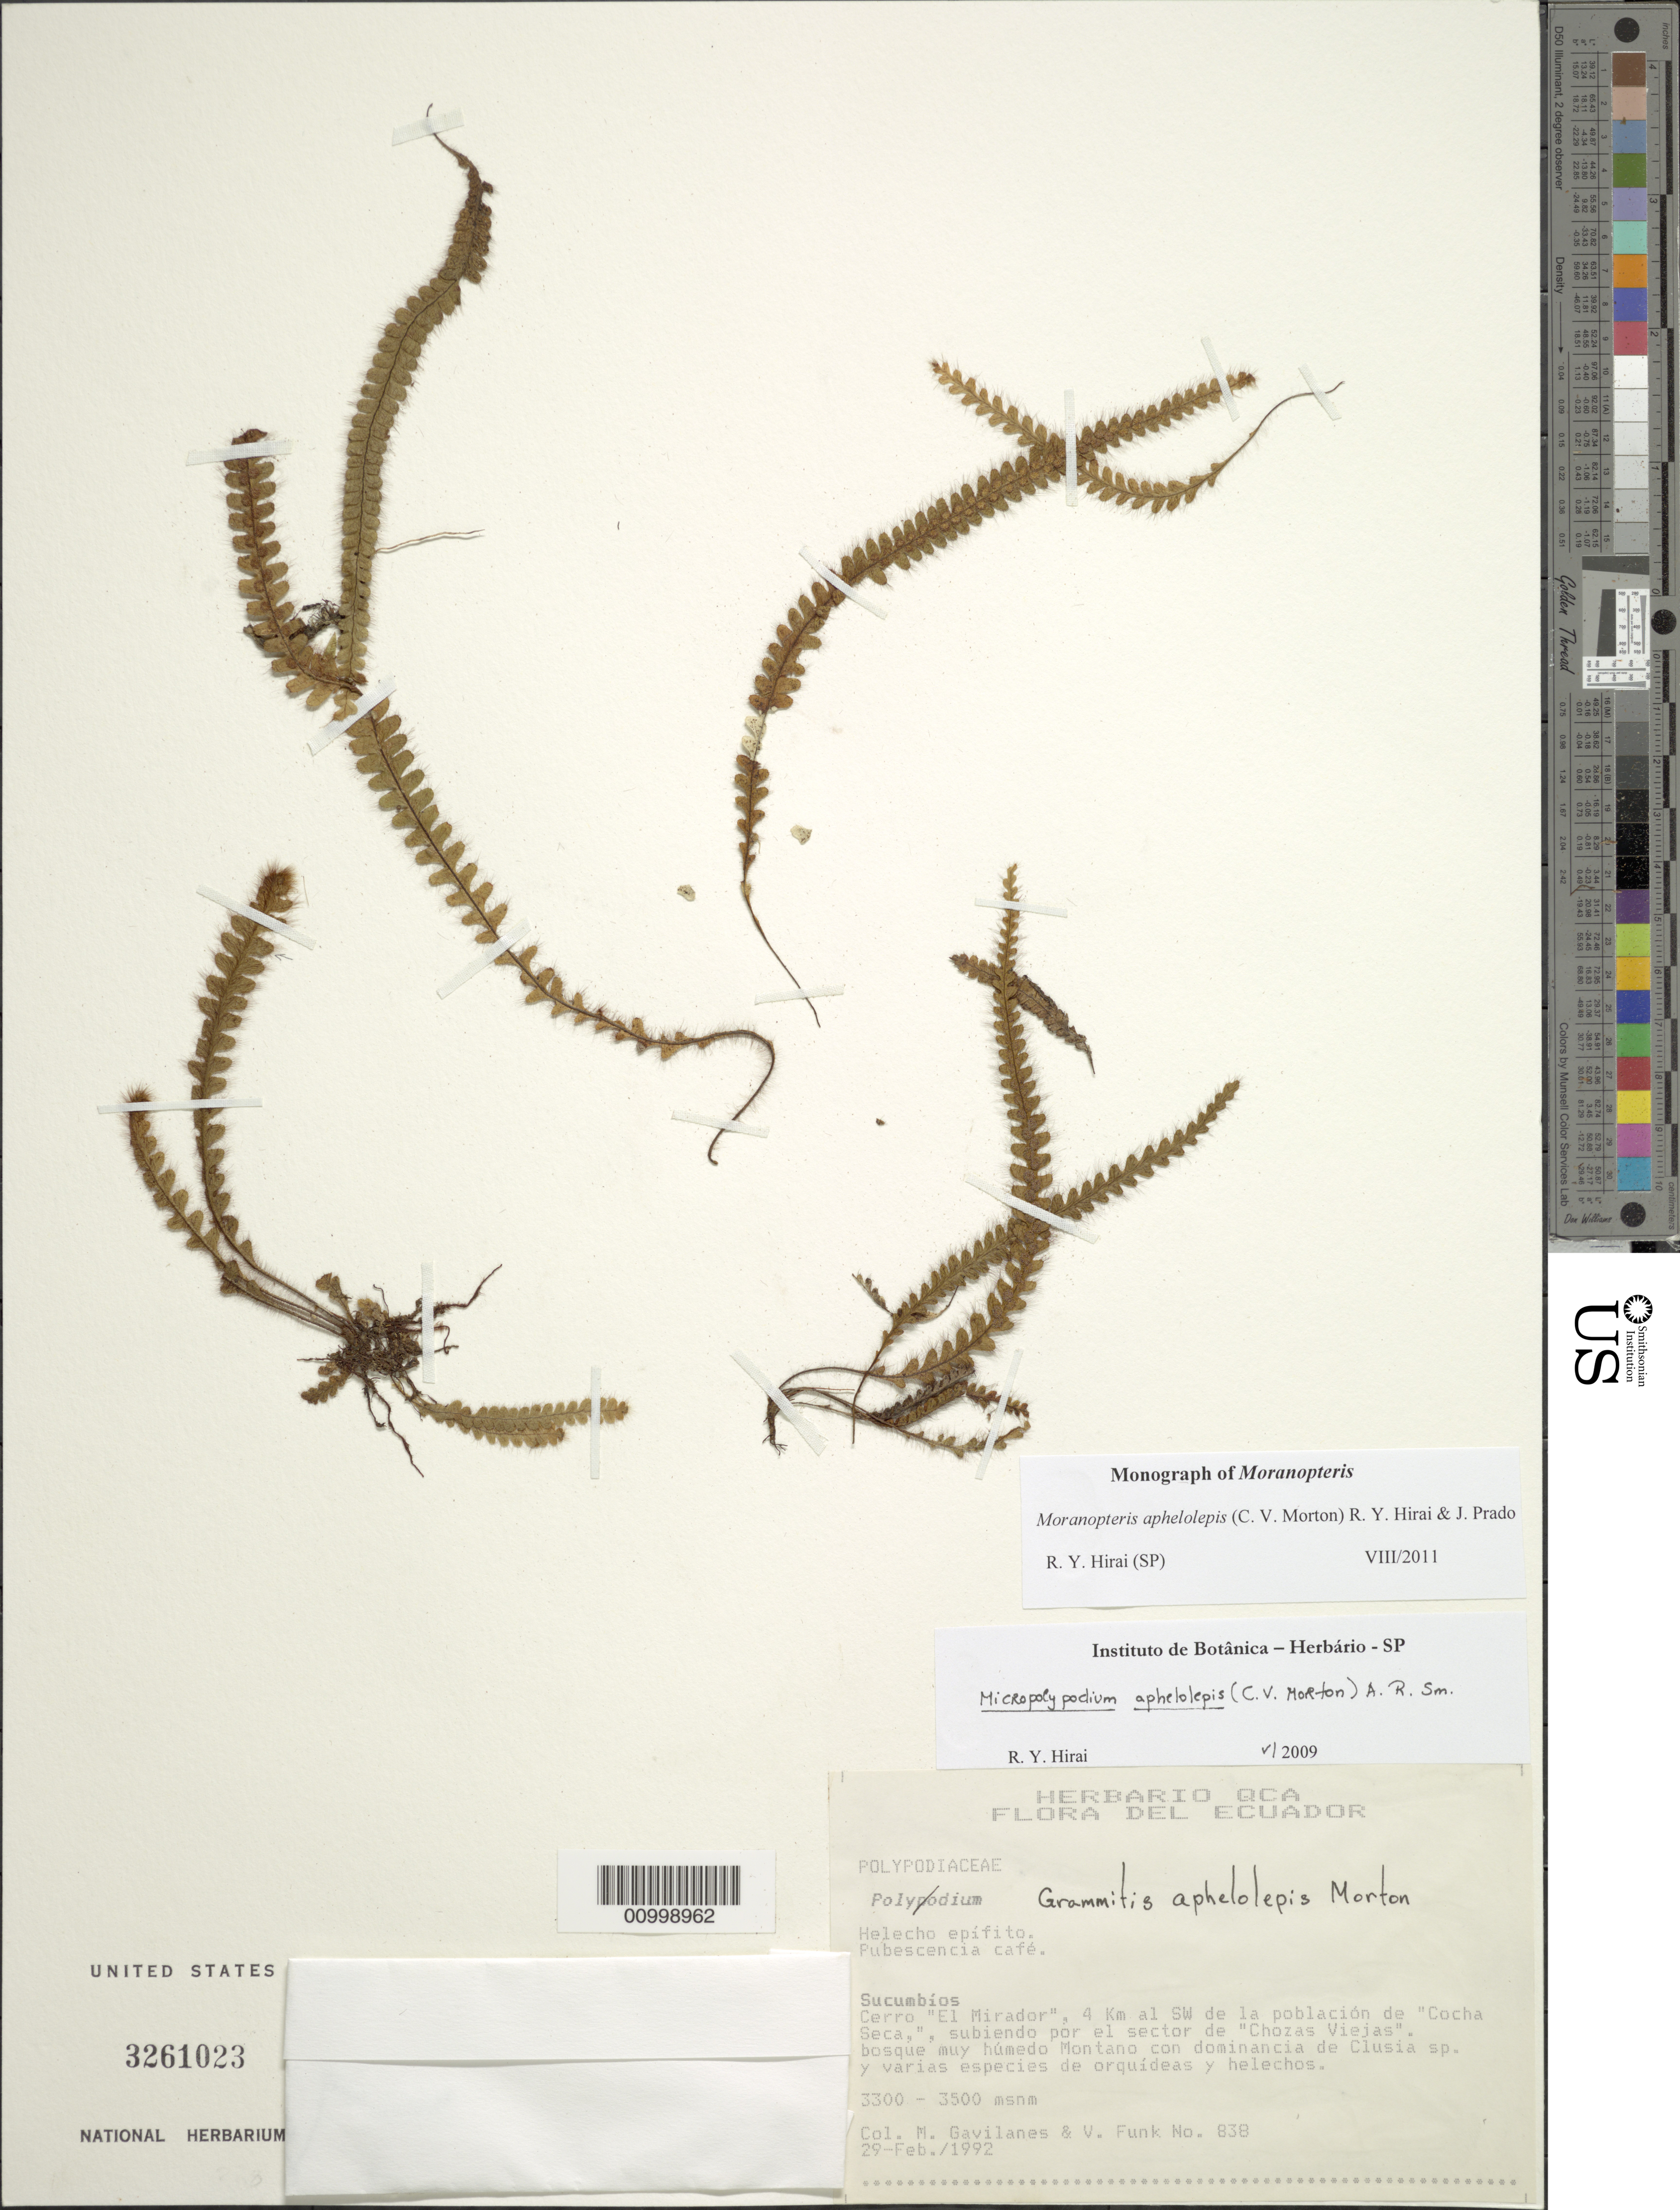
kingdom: Plantae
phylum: Tracheophyta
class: Polypodiopsida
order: Polypodiales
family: Polypodiaceae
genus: Moranopteris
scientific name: Moranopteris aphelolepis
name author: (C.V. Morton) R. Y. Hirai & J. Prado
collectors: M. Gavilanes & V. Funk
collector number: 838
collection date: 1992-02-29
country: Ecuador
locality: Cerro "El Mirador", 4 km al SW de la poblacion de "Cocha Seca."subiendo por el sector de "Chozas Viejas"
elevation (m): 3300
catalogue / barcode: US 3261023